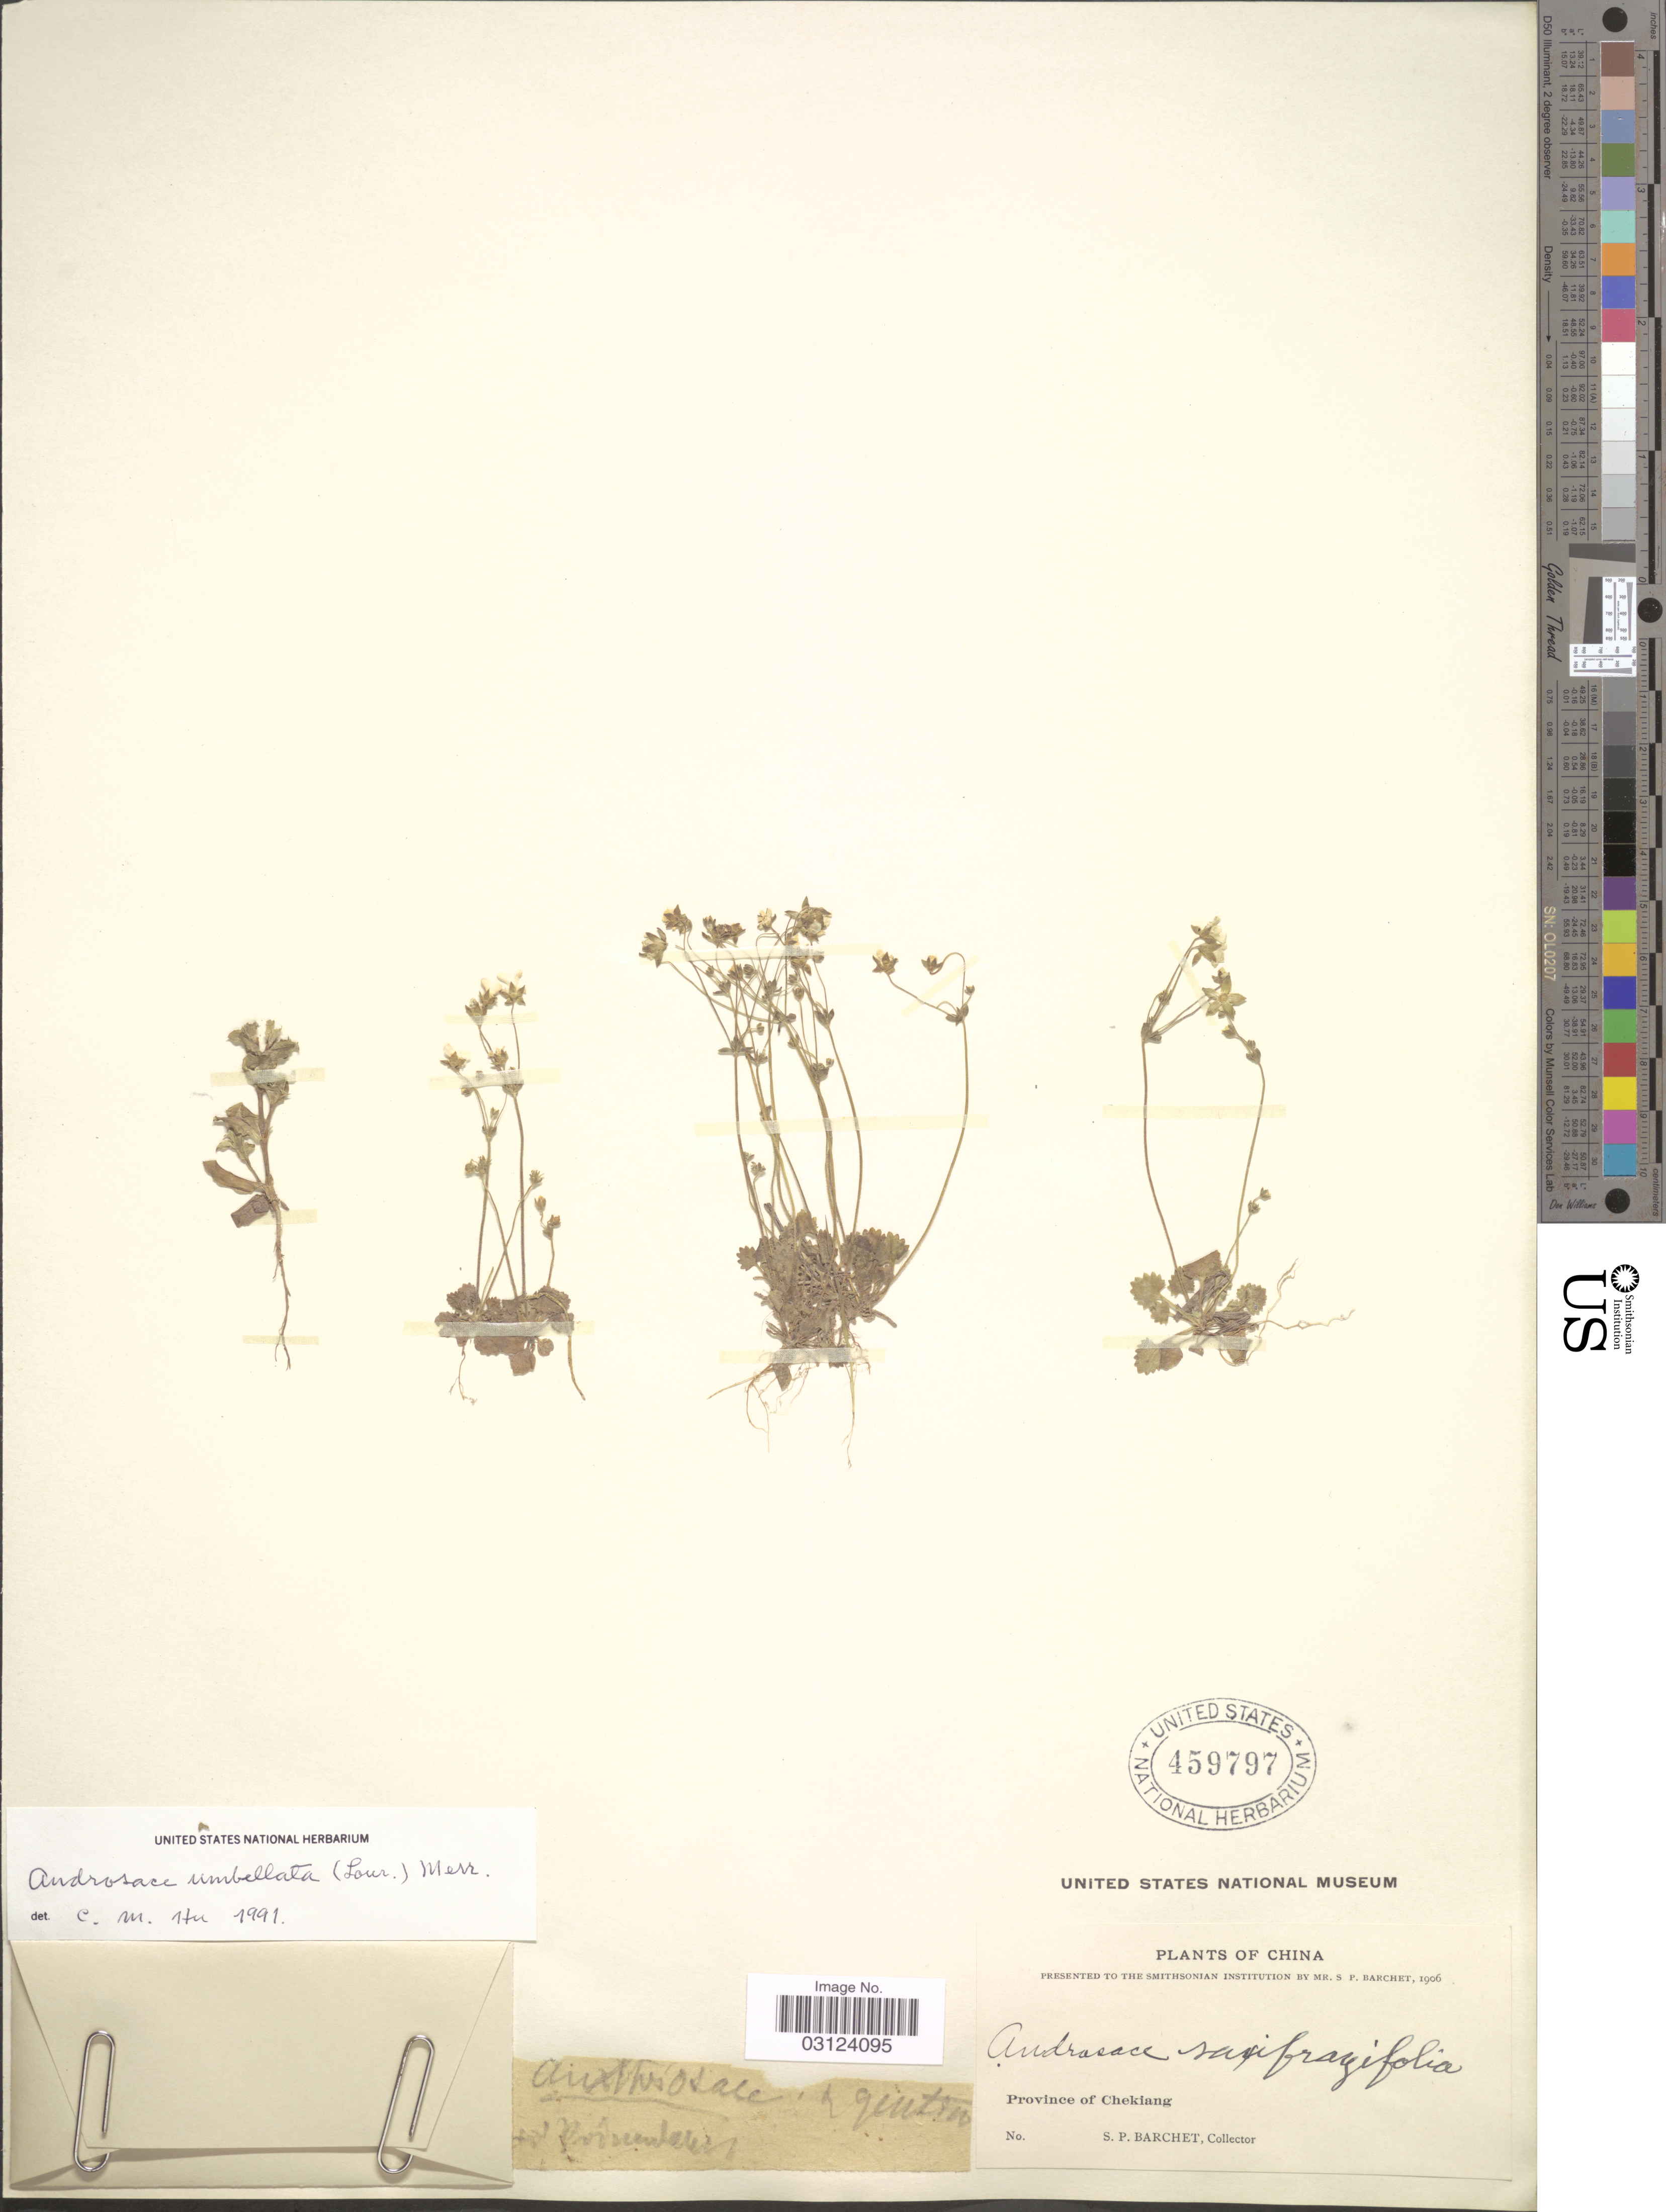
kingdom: Plantae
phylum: Tracheophyta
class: Magnoliopsida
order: Ericales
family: Primulaceae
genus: Androsace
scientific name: Androsace saxifragifolia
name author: Bunge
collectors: S. P. Barchet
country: China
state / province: Zhejiang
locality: Province of Chekiang.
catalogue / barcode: US 459797